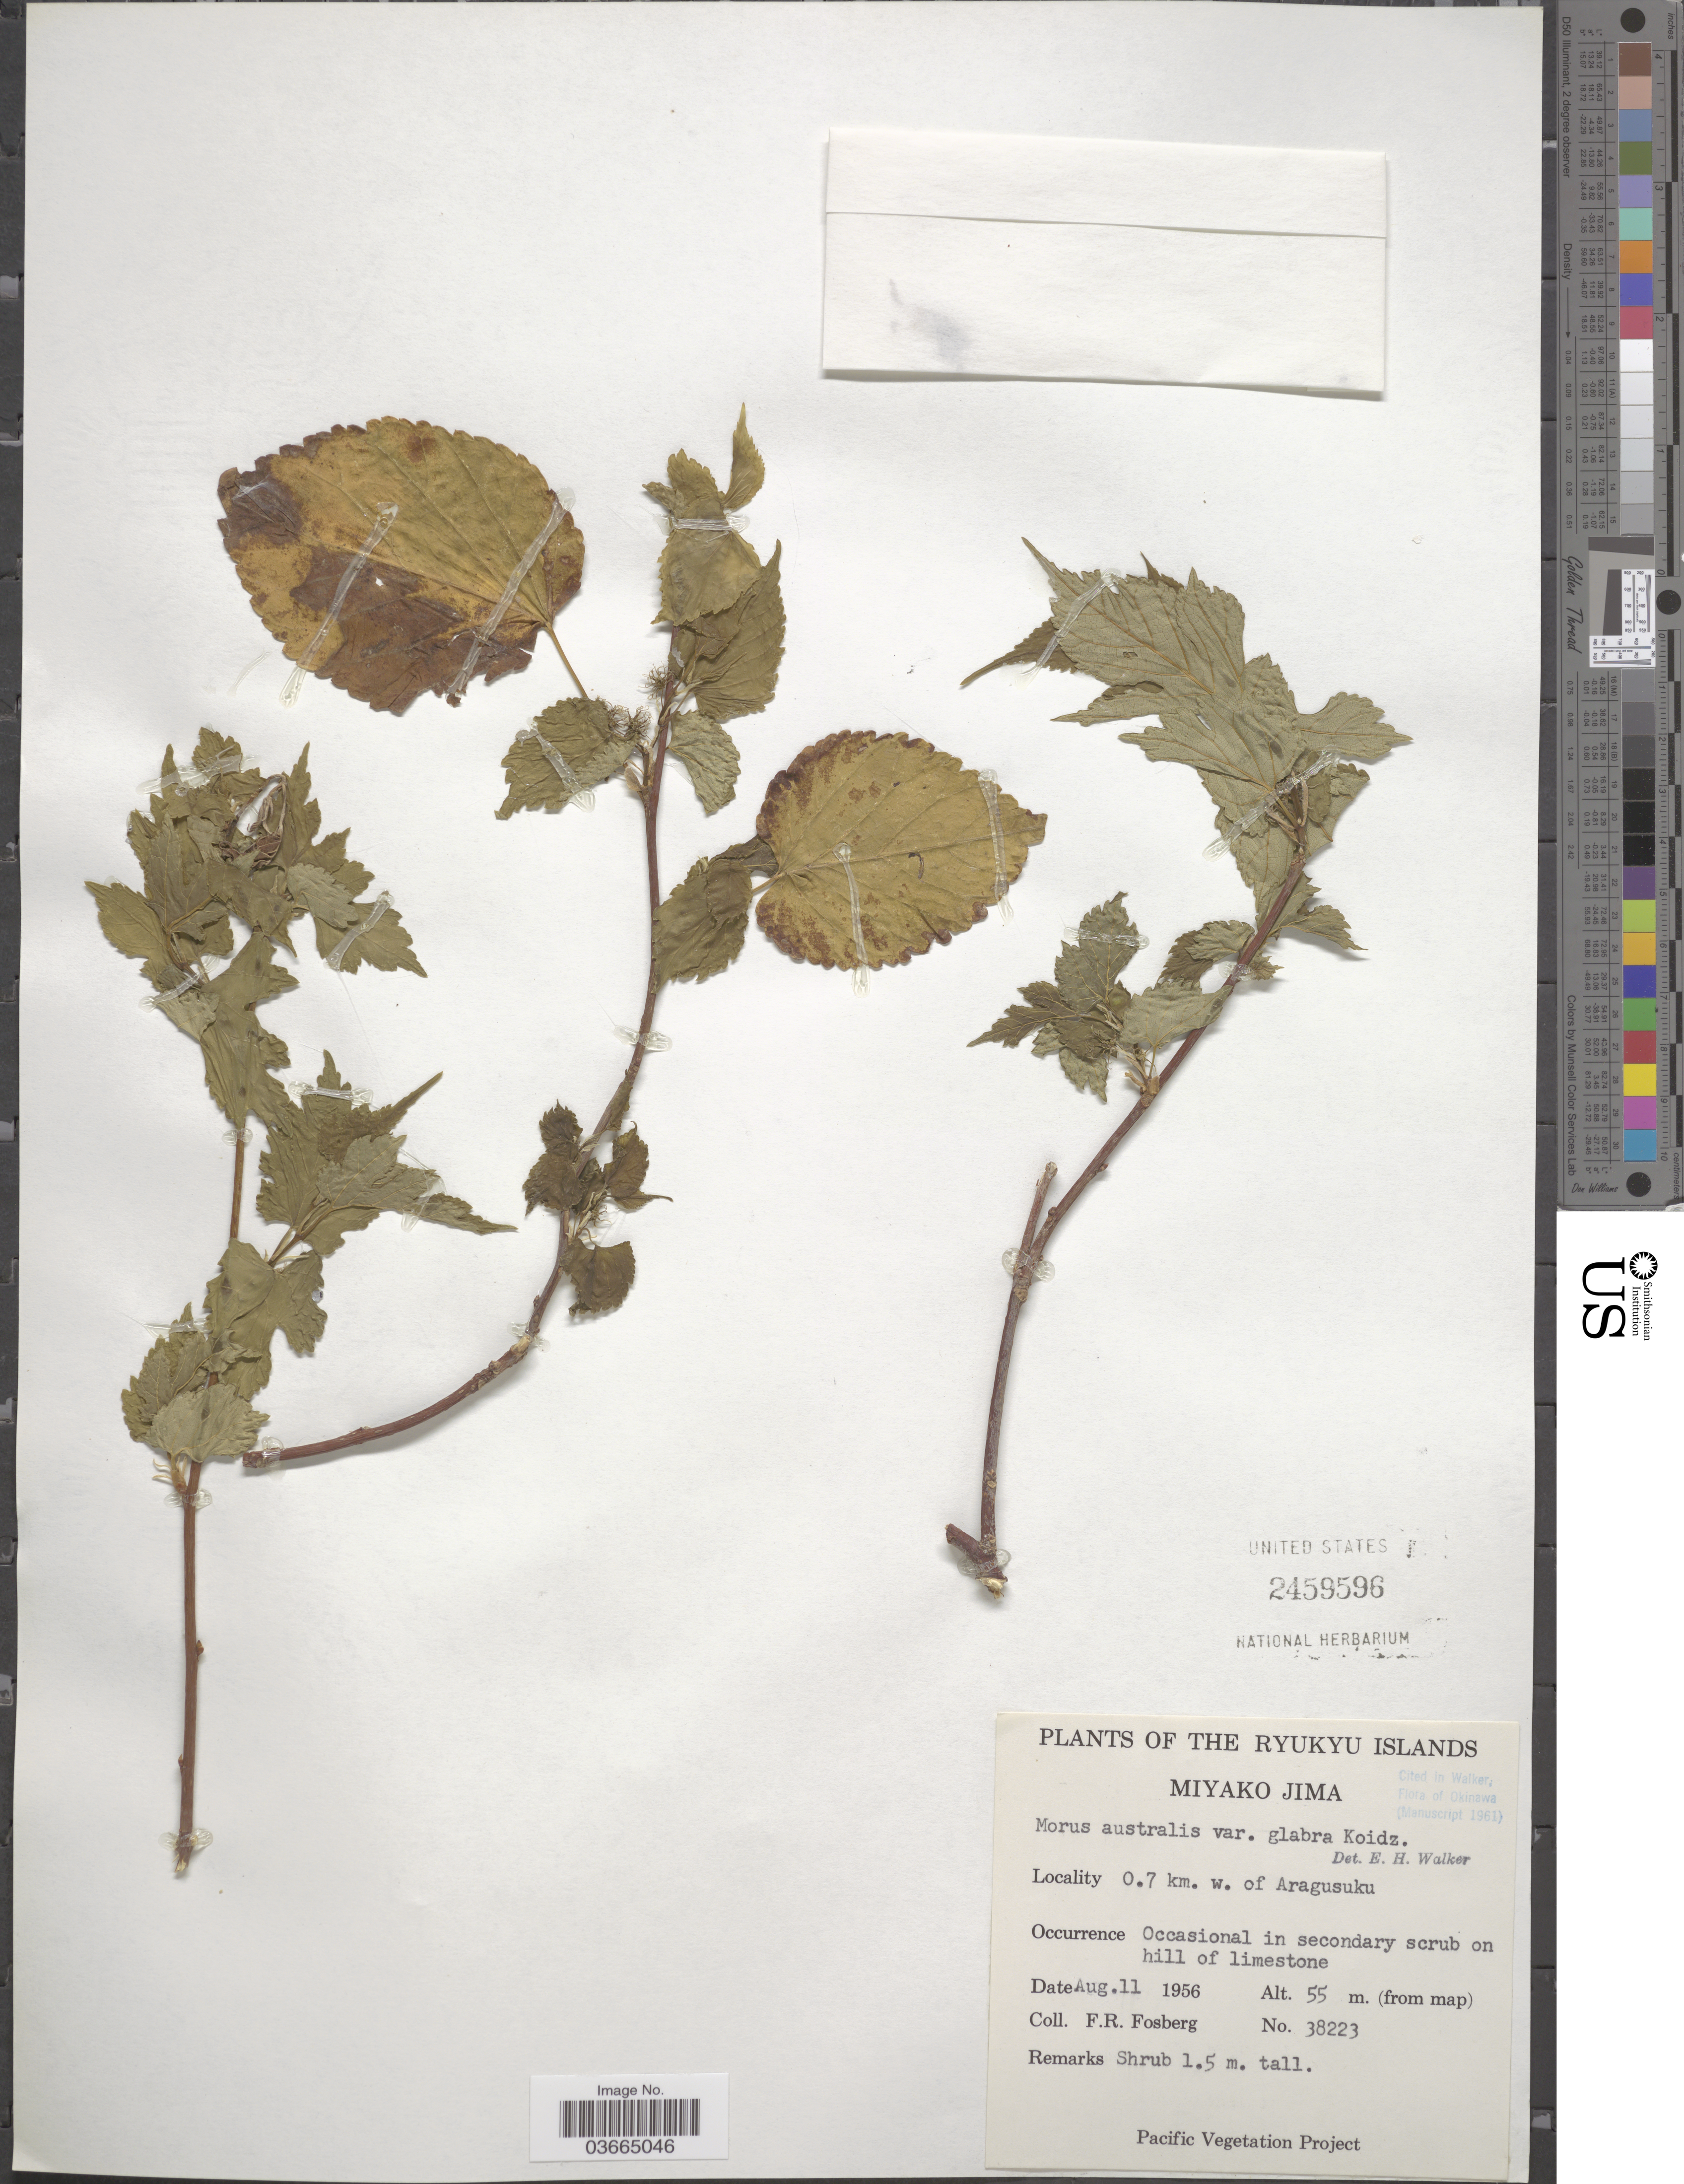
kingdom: Plantae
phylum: Tracheophyta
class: Magnoliopsida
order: Rosales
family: Moraceae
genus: Morus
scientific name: Morus australis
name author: Poir.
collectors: F. R. Fosberg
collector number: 38223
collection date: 1956-08-11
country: Japan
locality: The Ryukyu Islands. Miyako Jima. 0.7 km. w. of Aragusuku.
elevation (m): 55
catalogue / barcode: US 2459596